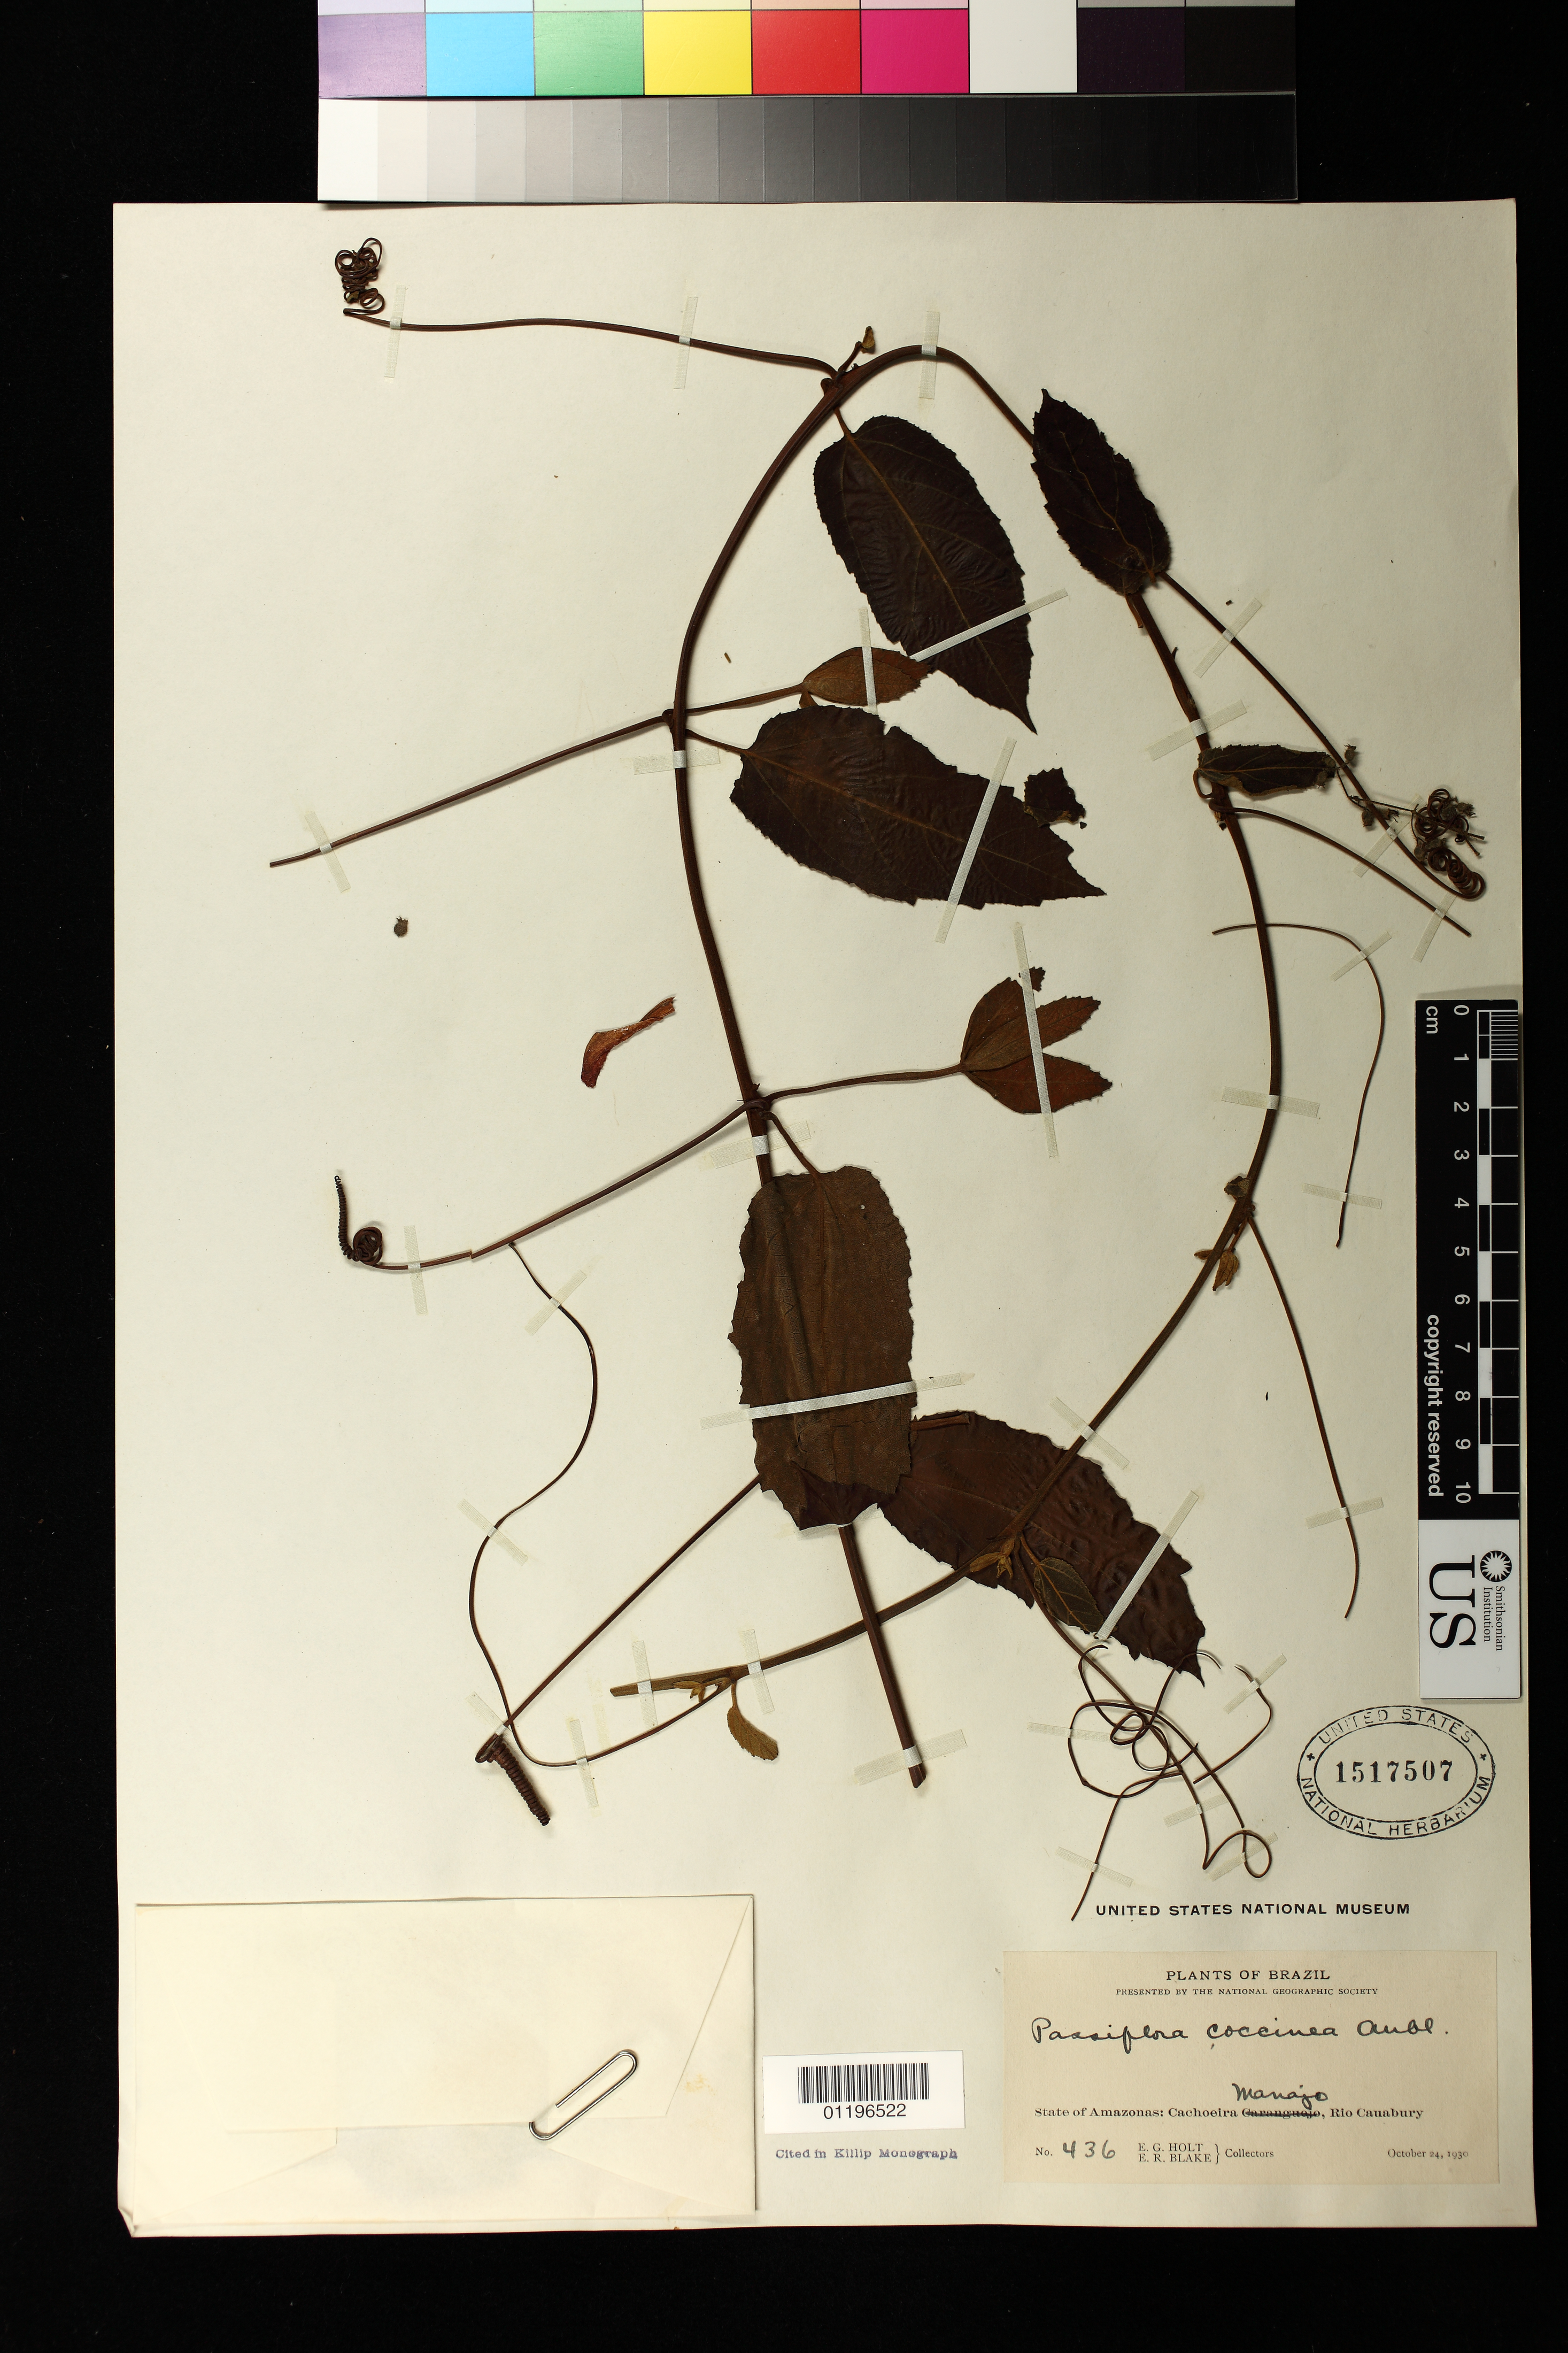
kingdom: Plantae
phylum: Tracheophyta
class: Magnoliopsida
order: Malpighiales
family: Passifloraceae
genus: Passiflora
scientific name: Passiflora coccinea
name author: Aubl.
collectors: E. G. Holt & E. R. Blake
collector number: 436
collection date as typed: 24 Oct 1930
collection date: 1930-10-24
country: Brazil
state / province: Amazonas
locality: Cachoeira Manajo, Rio Cauabury [sic]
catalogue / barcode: US 1517507